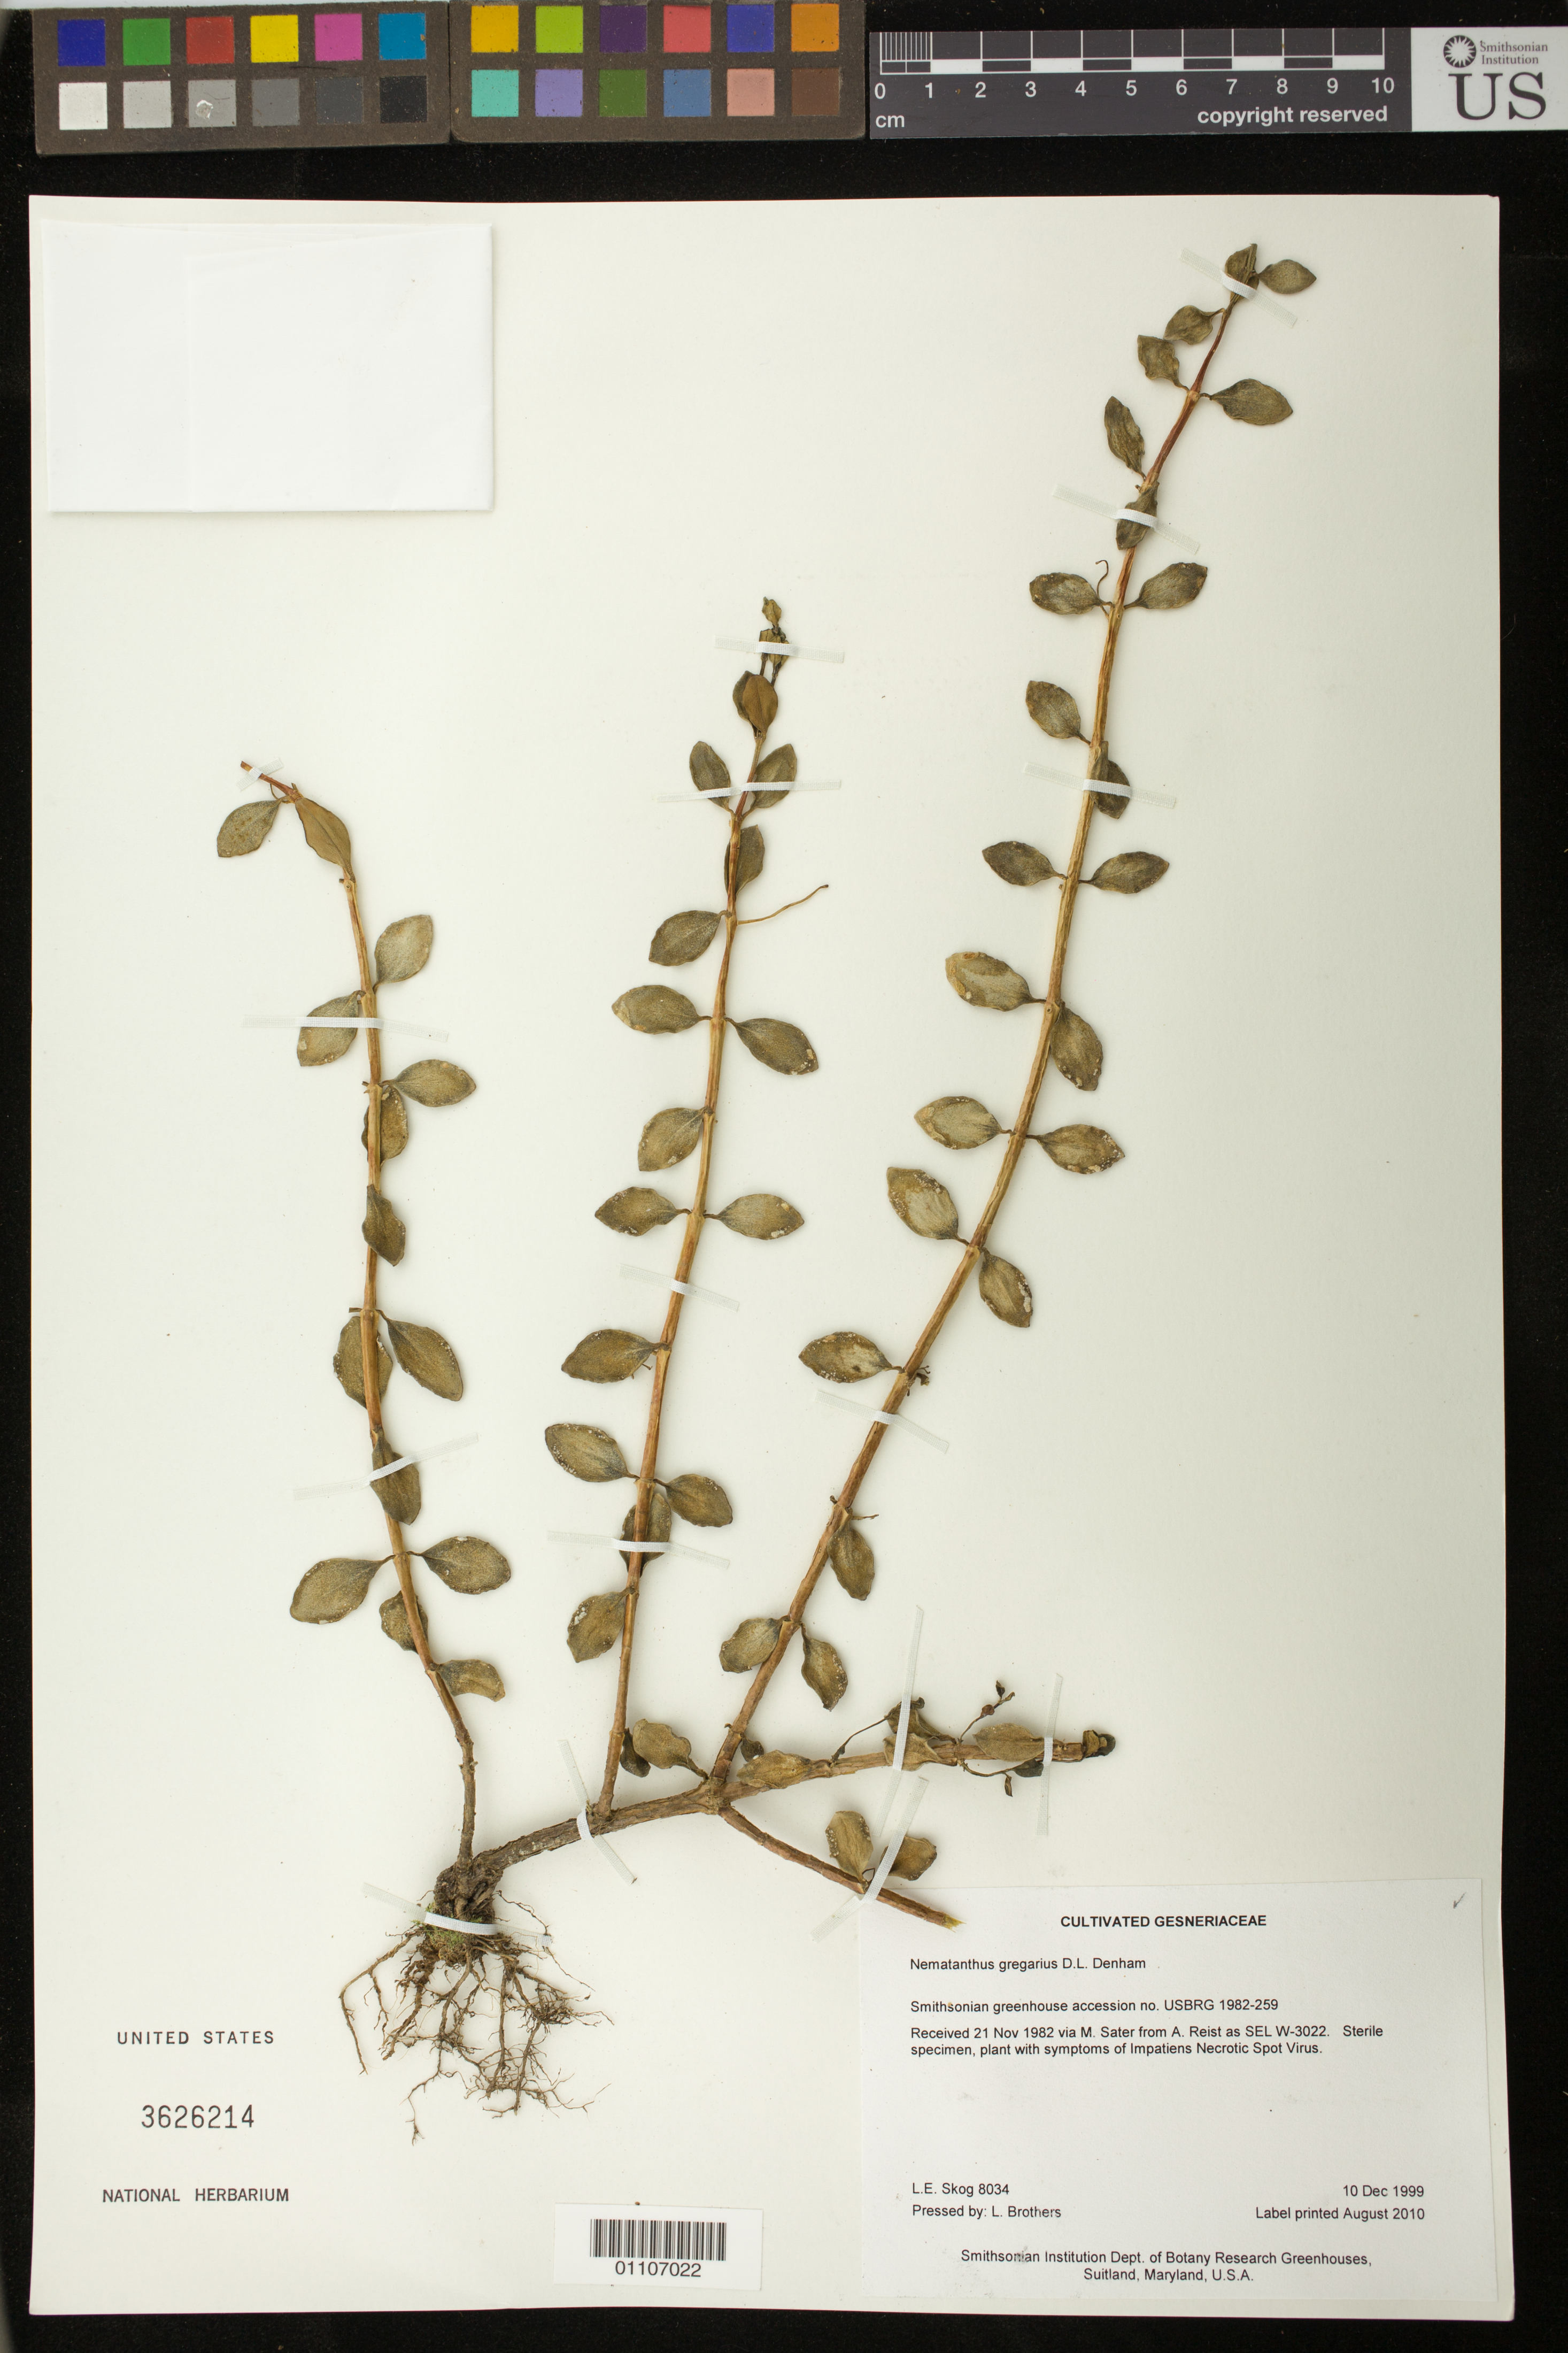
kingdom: Plantae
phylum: Tracheophyta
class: Magnoliopsida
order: Lamiales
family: Gesneriaceae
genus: Nematanthus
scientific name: Nematanthus gregarius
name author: D.L. Denham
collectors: L. E. Skog & L. Brothers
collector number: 8034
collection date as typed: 10 Dec 1999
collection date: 1999-12-10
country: United States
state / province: Maryland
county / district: Prince George's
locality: Smithsonian Institution Dept. of Botany Research Greenhouses, Suitland, Maryland, U.S.A.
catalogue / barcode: US 3626214